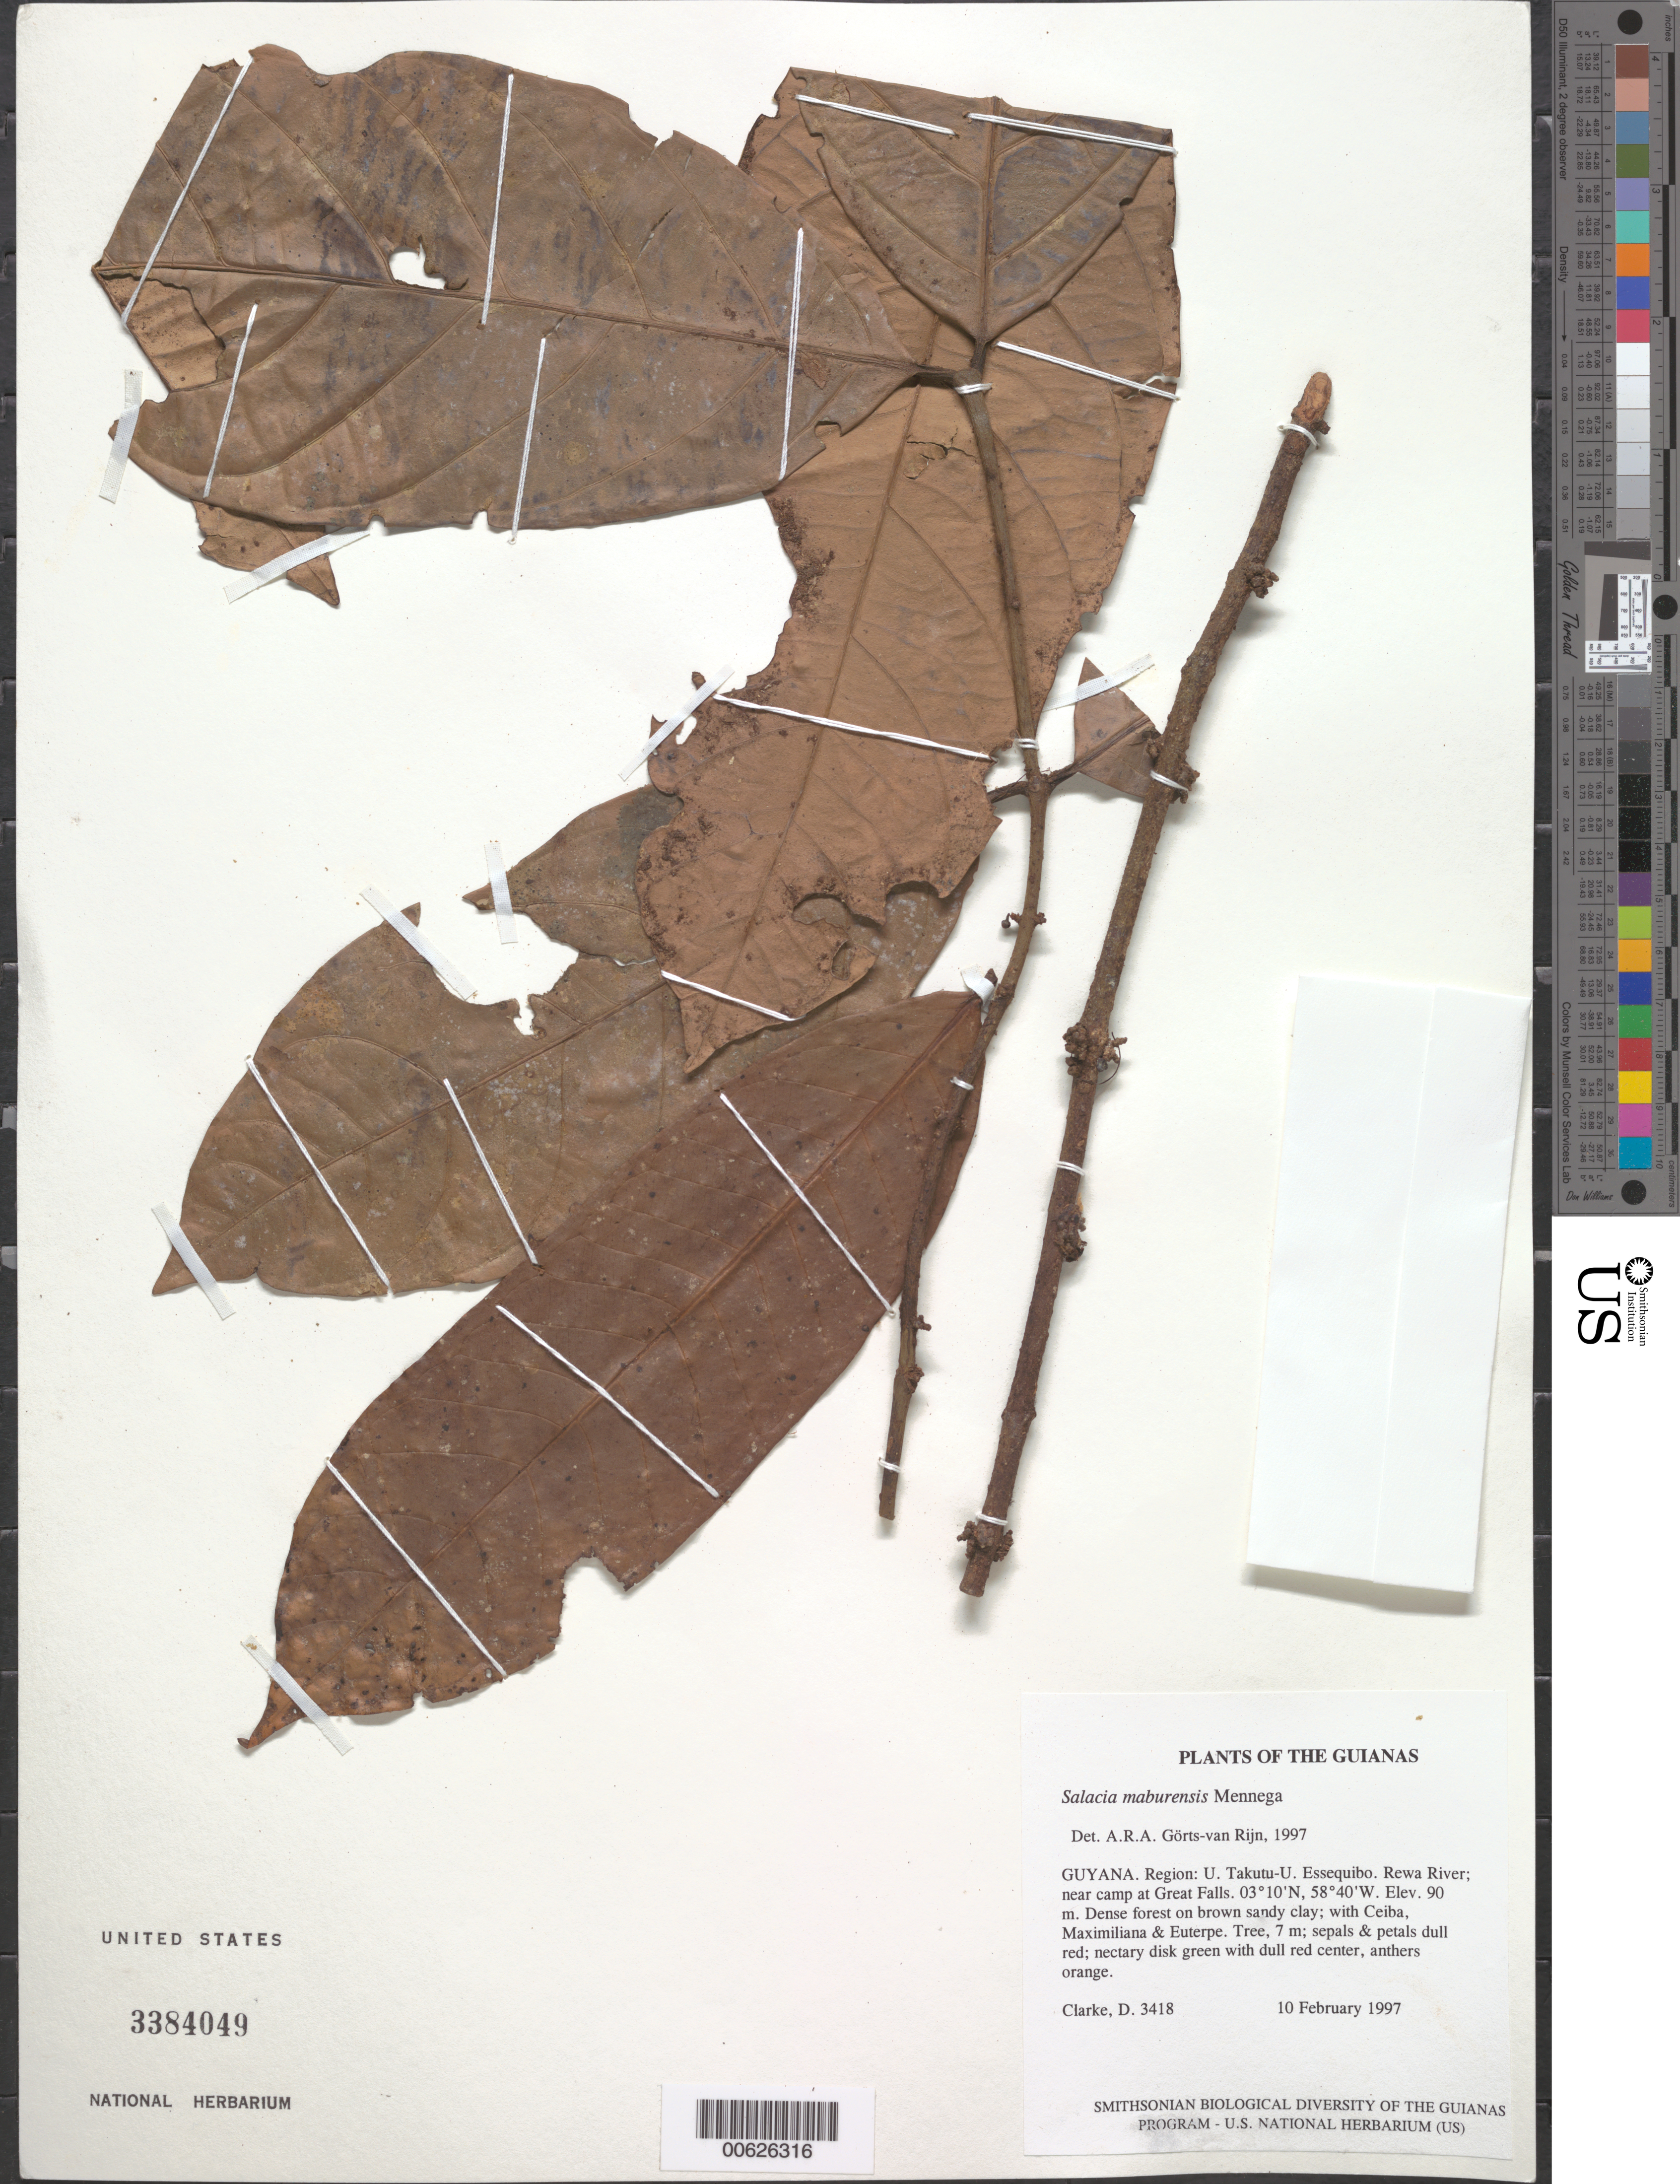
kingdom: Plantae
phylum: Tracheophyta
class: Magnoliopsida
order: Celastrales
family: Celastraceae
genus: Salacia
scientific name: Salacia maburensis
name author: Mennega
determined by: Görts-van Rijn, A. R. A.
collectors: H. D. Clarke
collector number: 3418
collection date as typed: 10 February 1997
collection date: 1997-02-10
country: Guyana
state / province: U. Takutu-U. Essequibo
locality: Rewa River; near camp at Great Falls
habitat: Dense forest on brown sandy clay; with Ceiba, Maximiliana & Euterpe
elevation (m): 90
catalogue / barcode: US 3384049